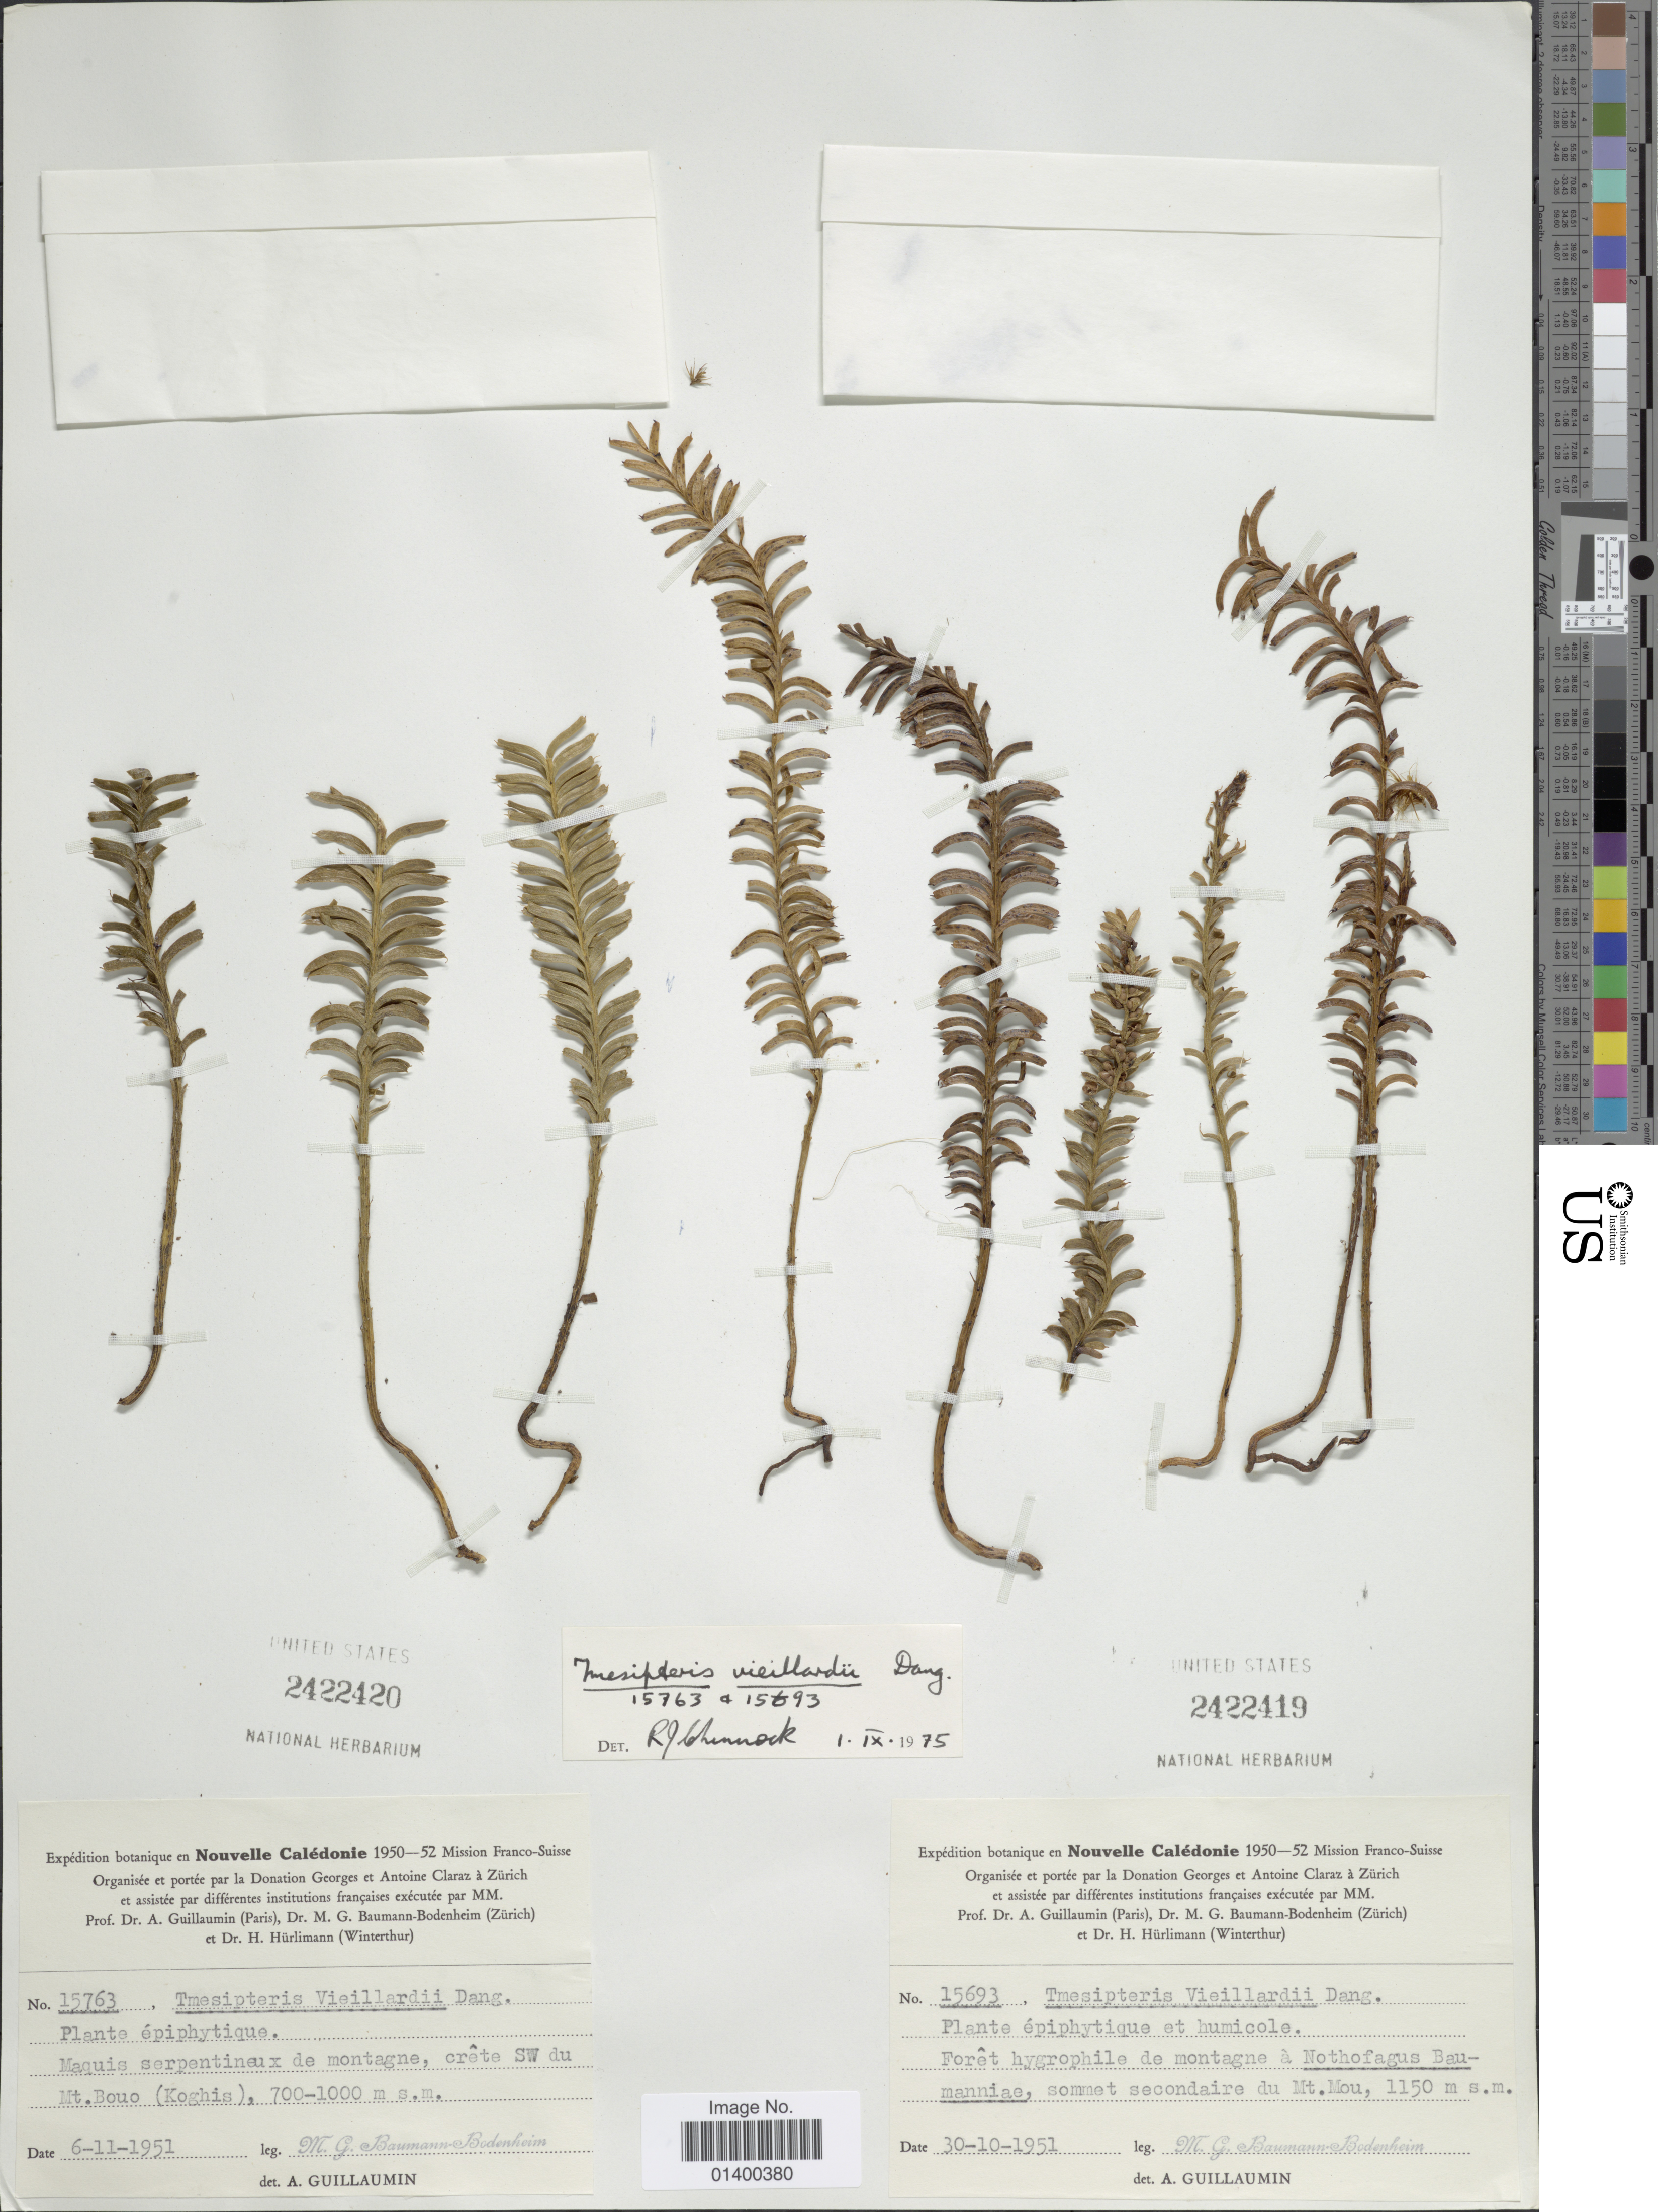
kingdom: Plantae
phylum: Tracheophyta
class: Polypodiopsida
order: Psilotales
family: Psilotaceae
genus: Tmesipteris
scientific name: Tmesipteris vieillardii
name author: P.A. Dang.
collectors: M. G. Baumann-Bodenheim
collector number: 15763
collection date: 1951-11-06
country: New Caledonia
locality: Crete SW du Mt. Bouo (Koghis)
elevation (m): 700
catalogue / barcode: US 2422420-2